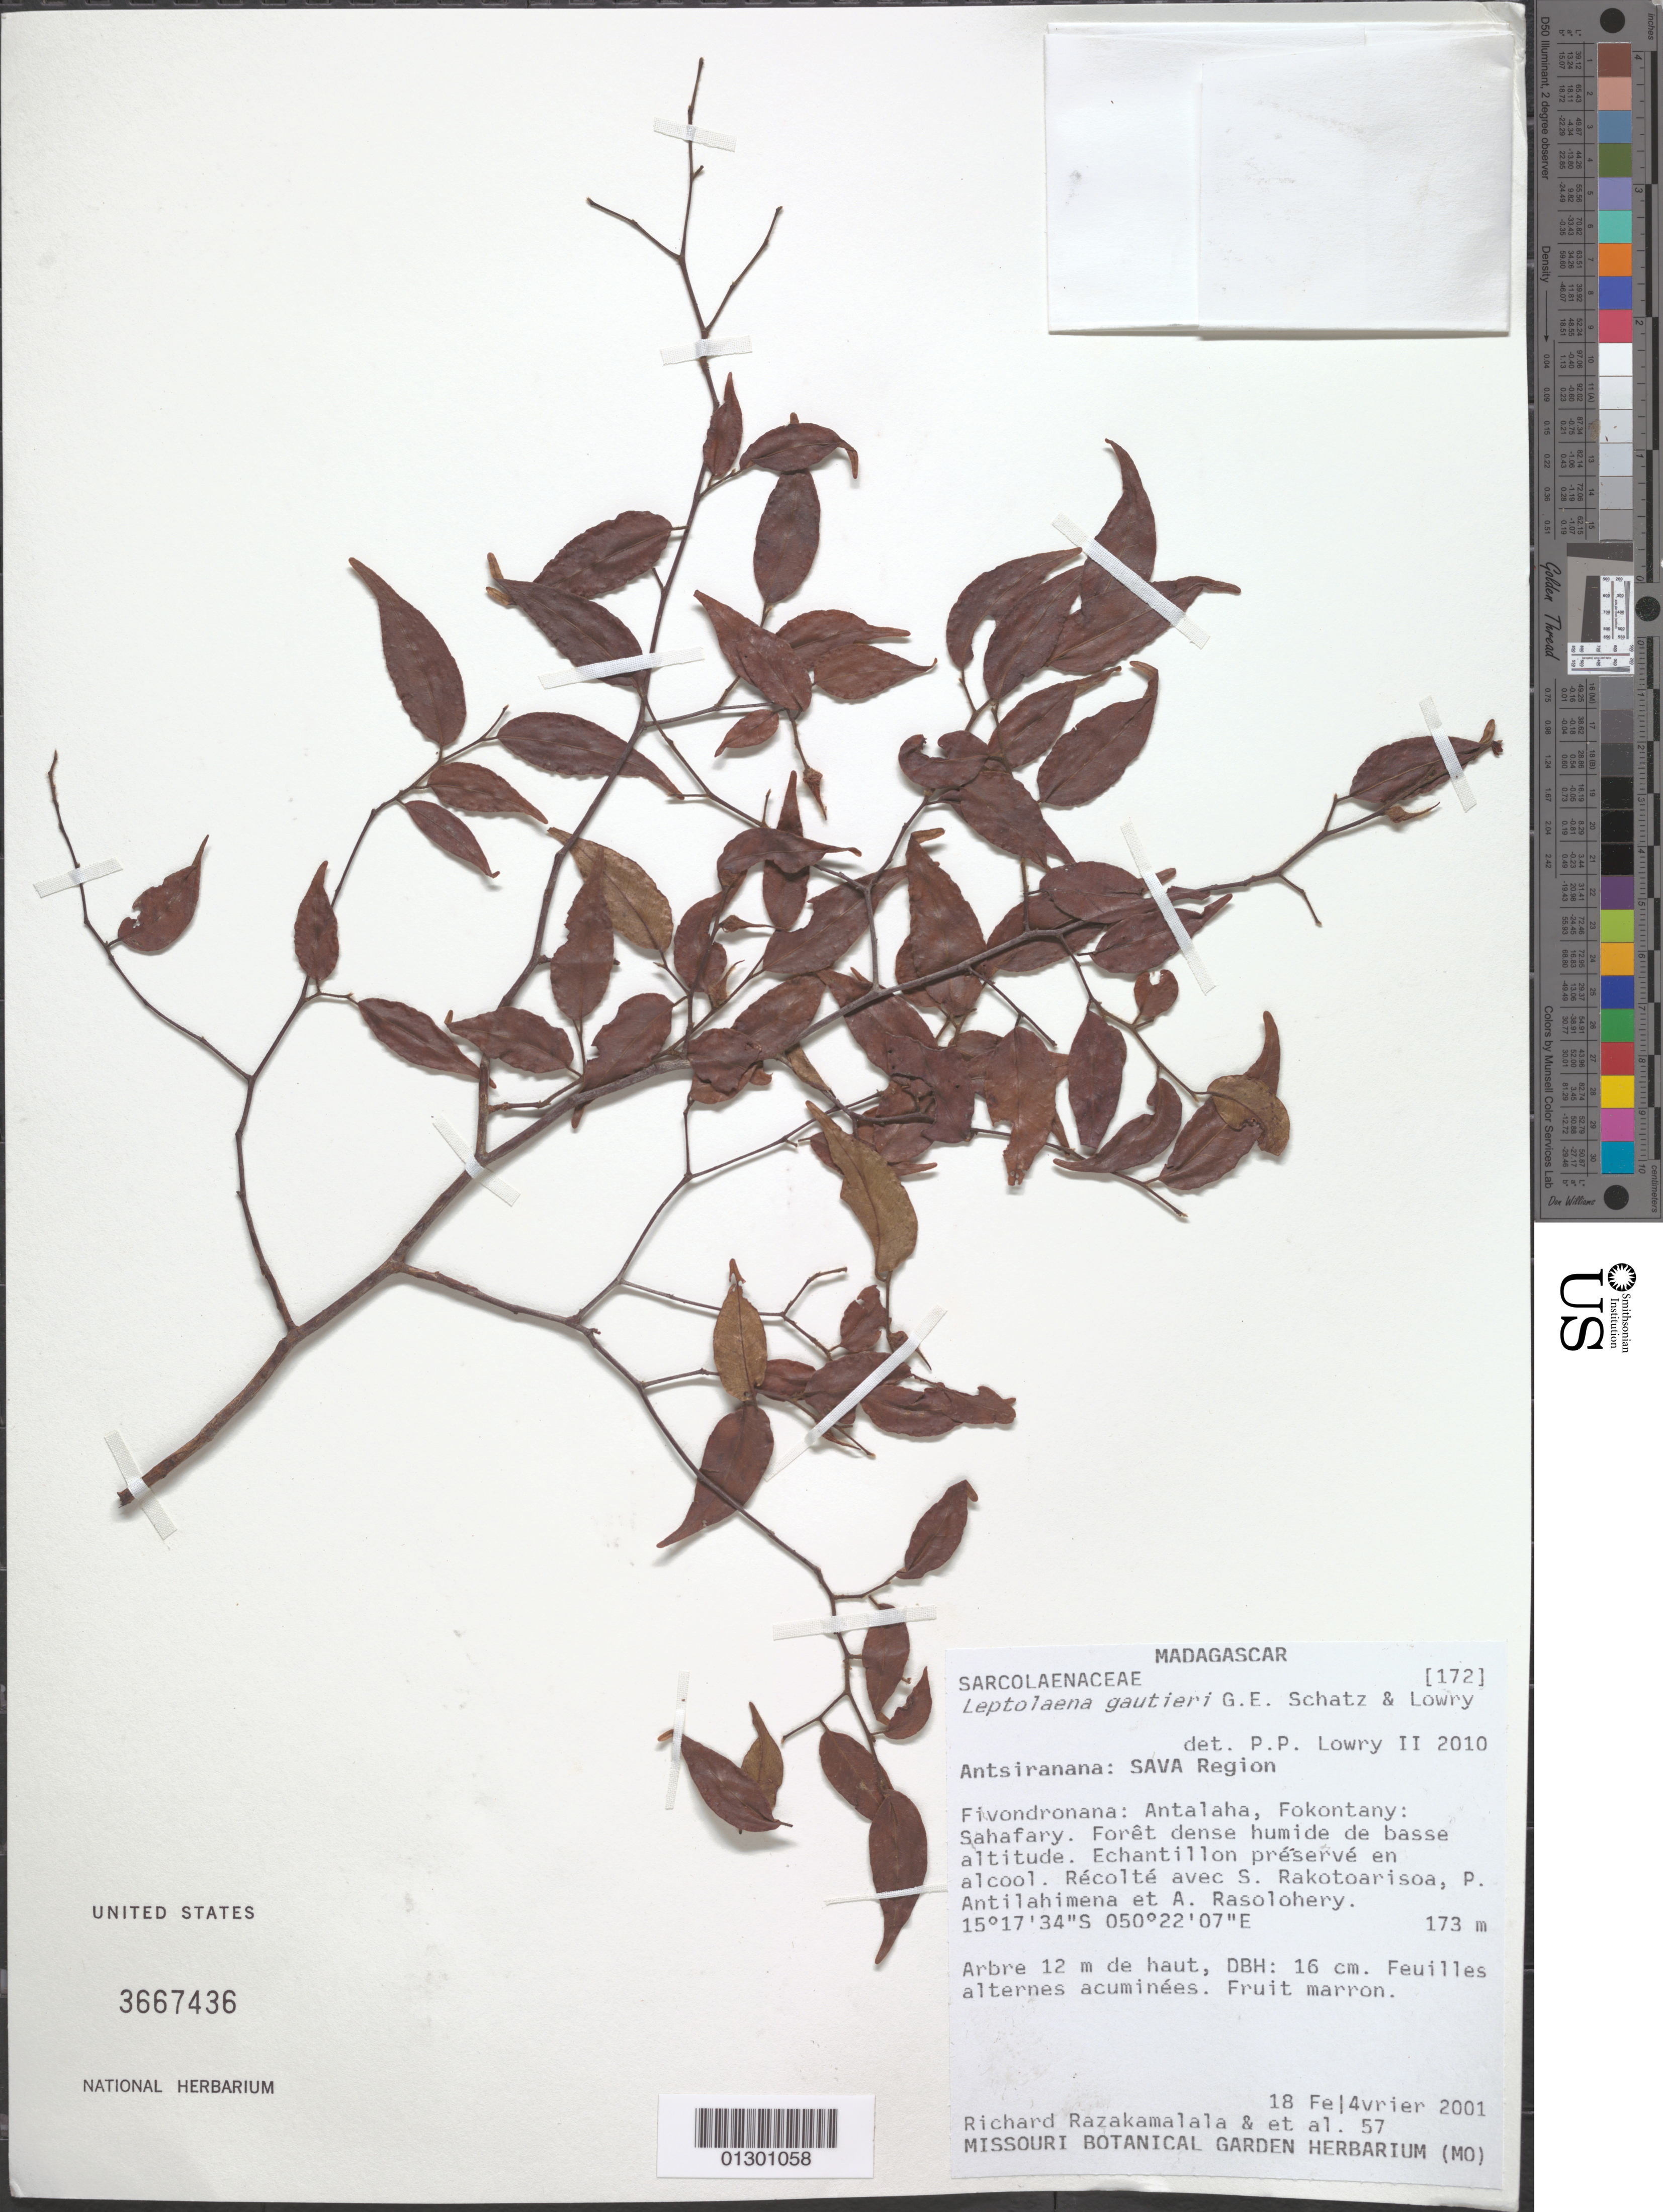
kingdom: Plantae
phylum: Tracheophyta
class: Magnoliopsida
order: Malvales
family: Sarcolaenaceae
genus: Leptolaena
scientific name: Leptolaena gautieri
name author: G.E. Schatz & Lowry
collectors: R. Razakamalala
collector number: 172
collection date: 2001-02-18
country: Madagascar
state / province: Sava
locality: Antsiranana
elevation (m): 173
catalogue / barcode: US 3667436